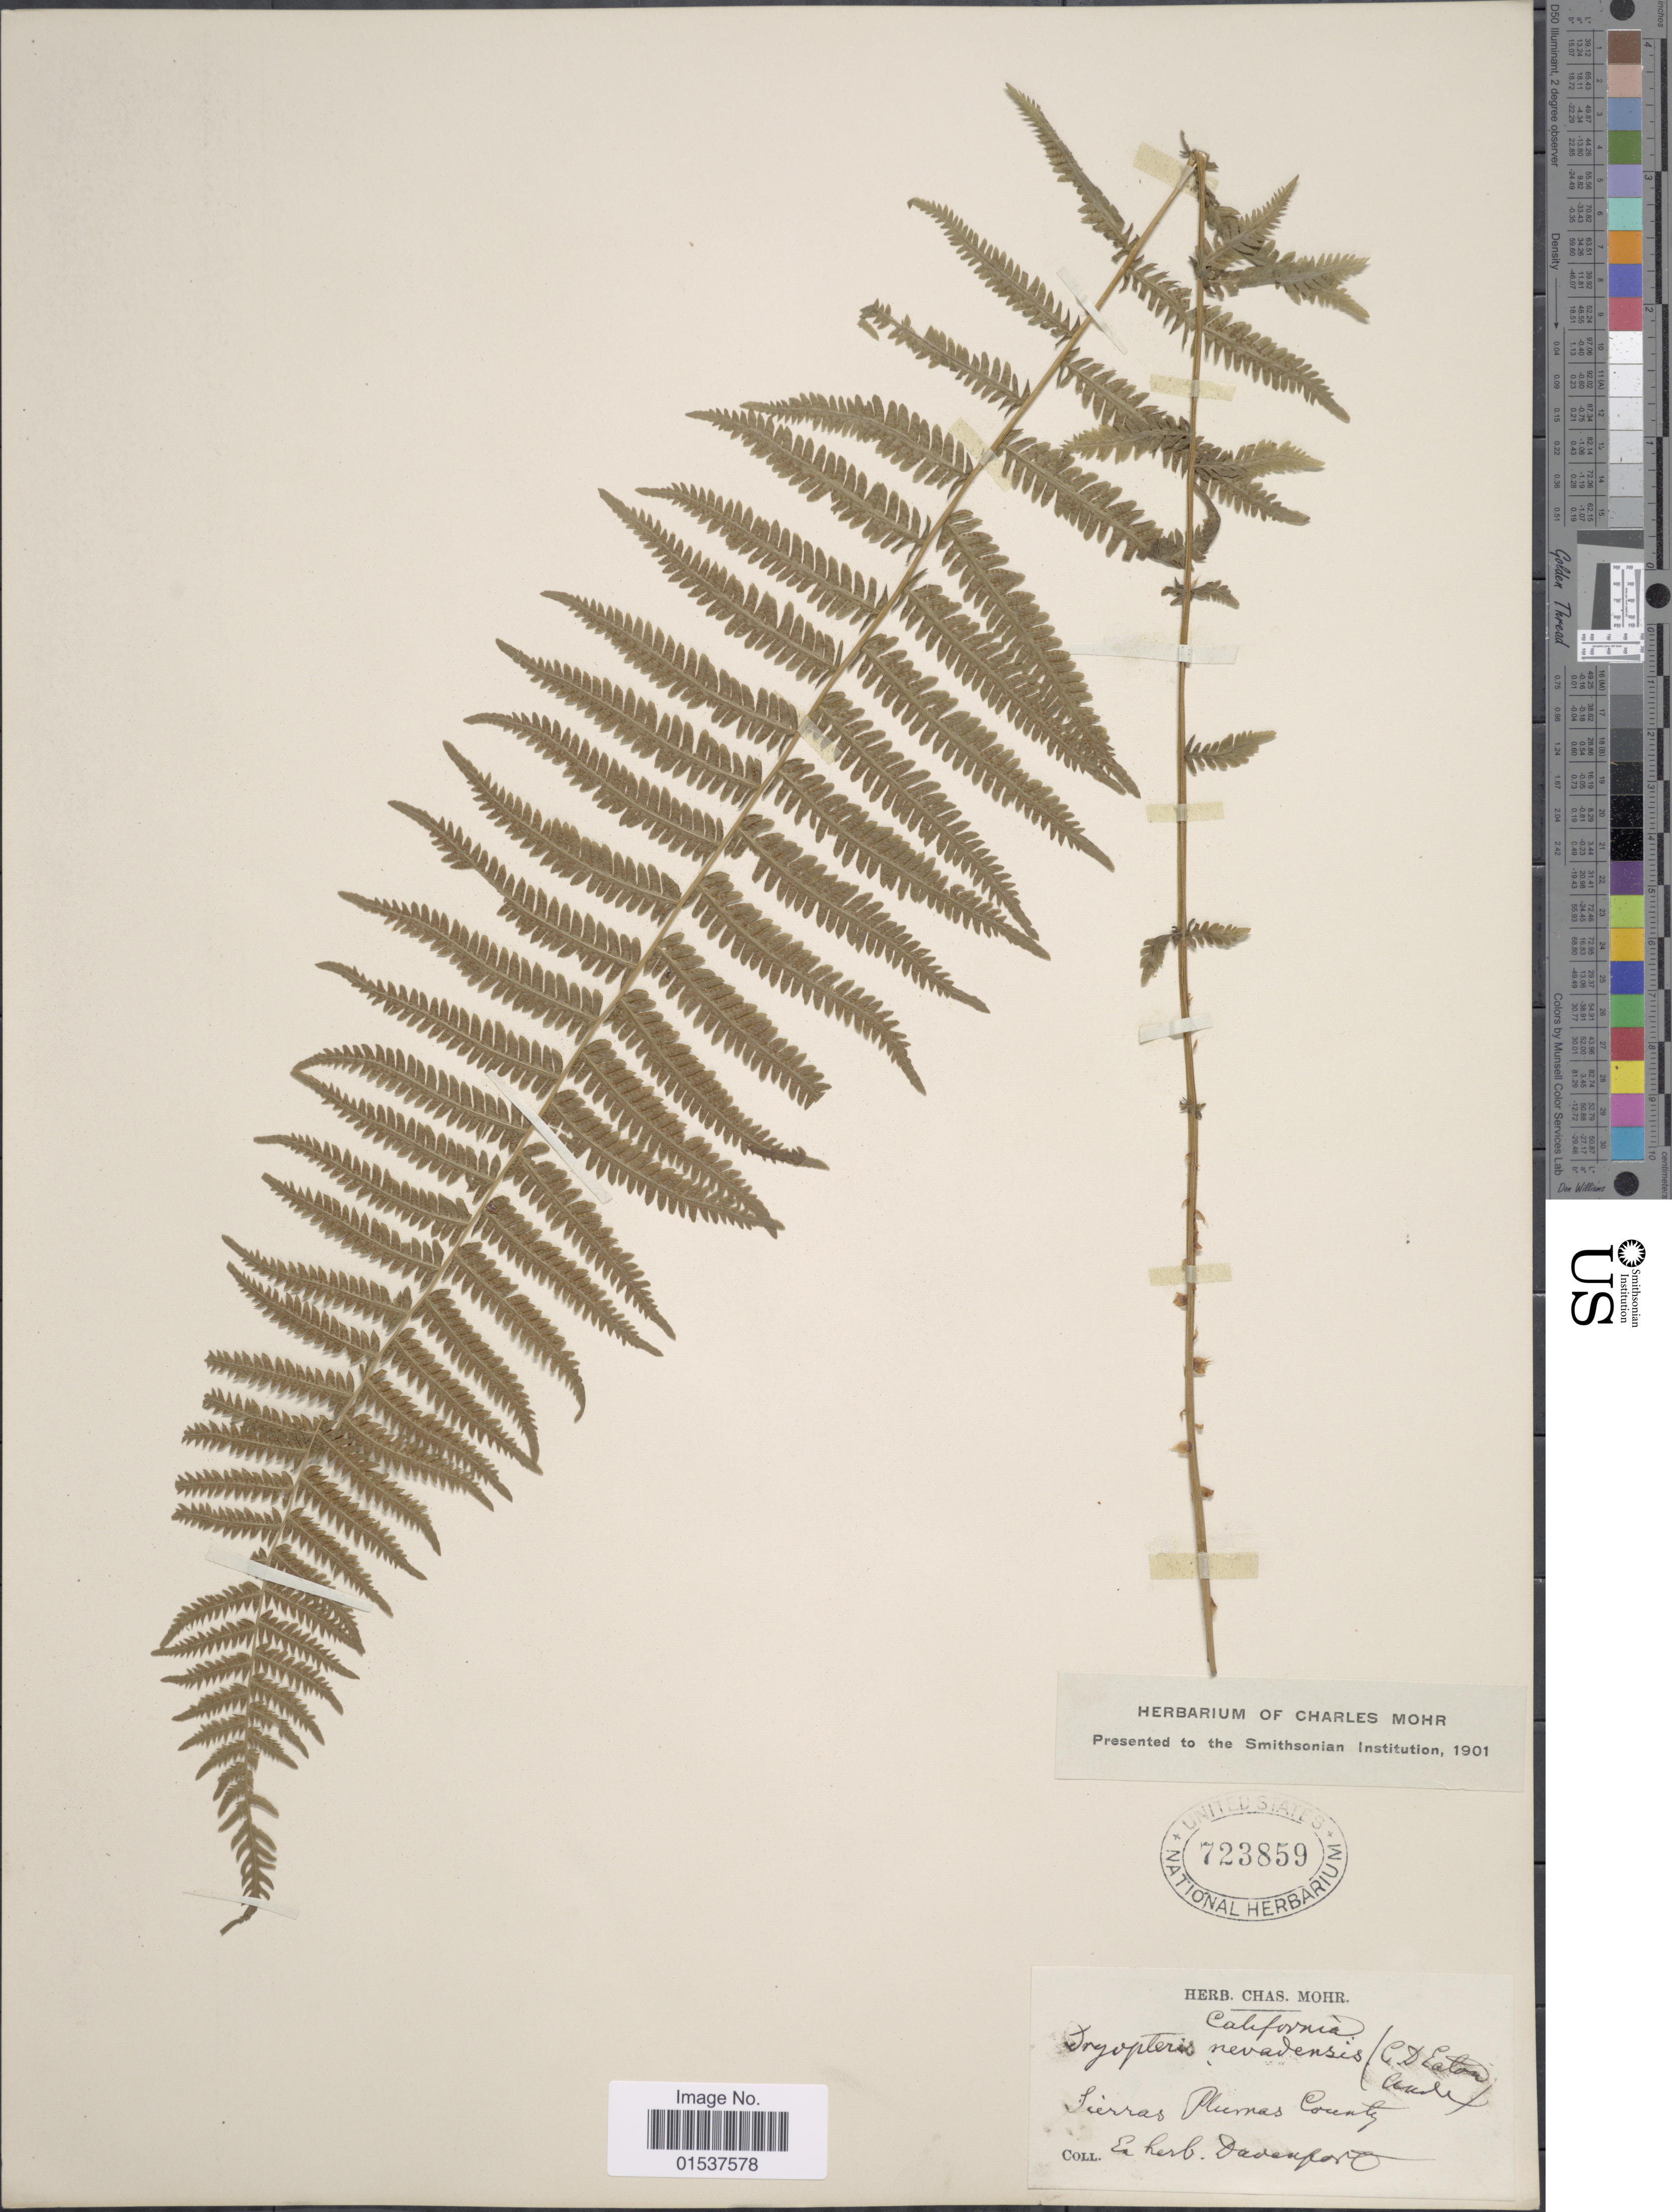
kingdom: Plantae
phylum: Tracheophyta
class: Polypodiopsida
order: Polypodiales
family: Thelypteridaceae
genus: Parathelypteris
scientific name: Parathelypteris nevadensis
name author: (Baker) Holttum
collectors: ex herb. Dadenford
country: United States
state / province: California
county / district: Plumas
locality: Sierras Plumas County.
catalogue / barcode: US 723859